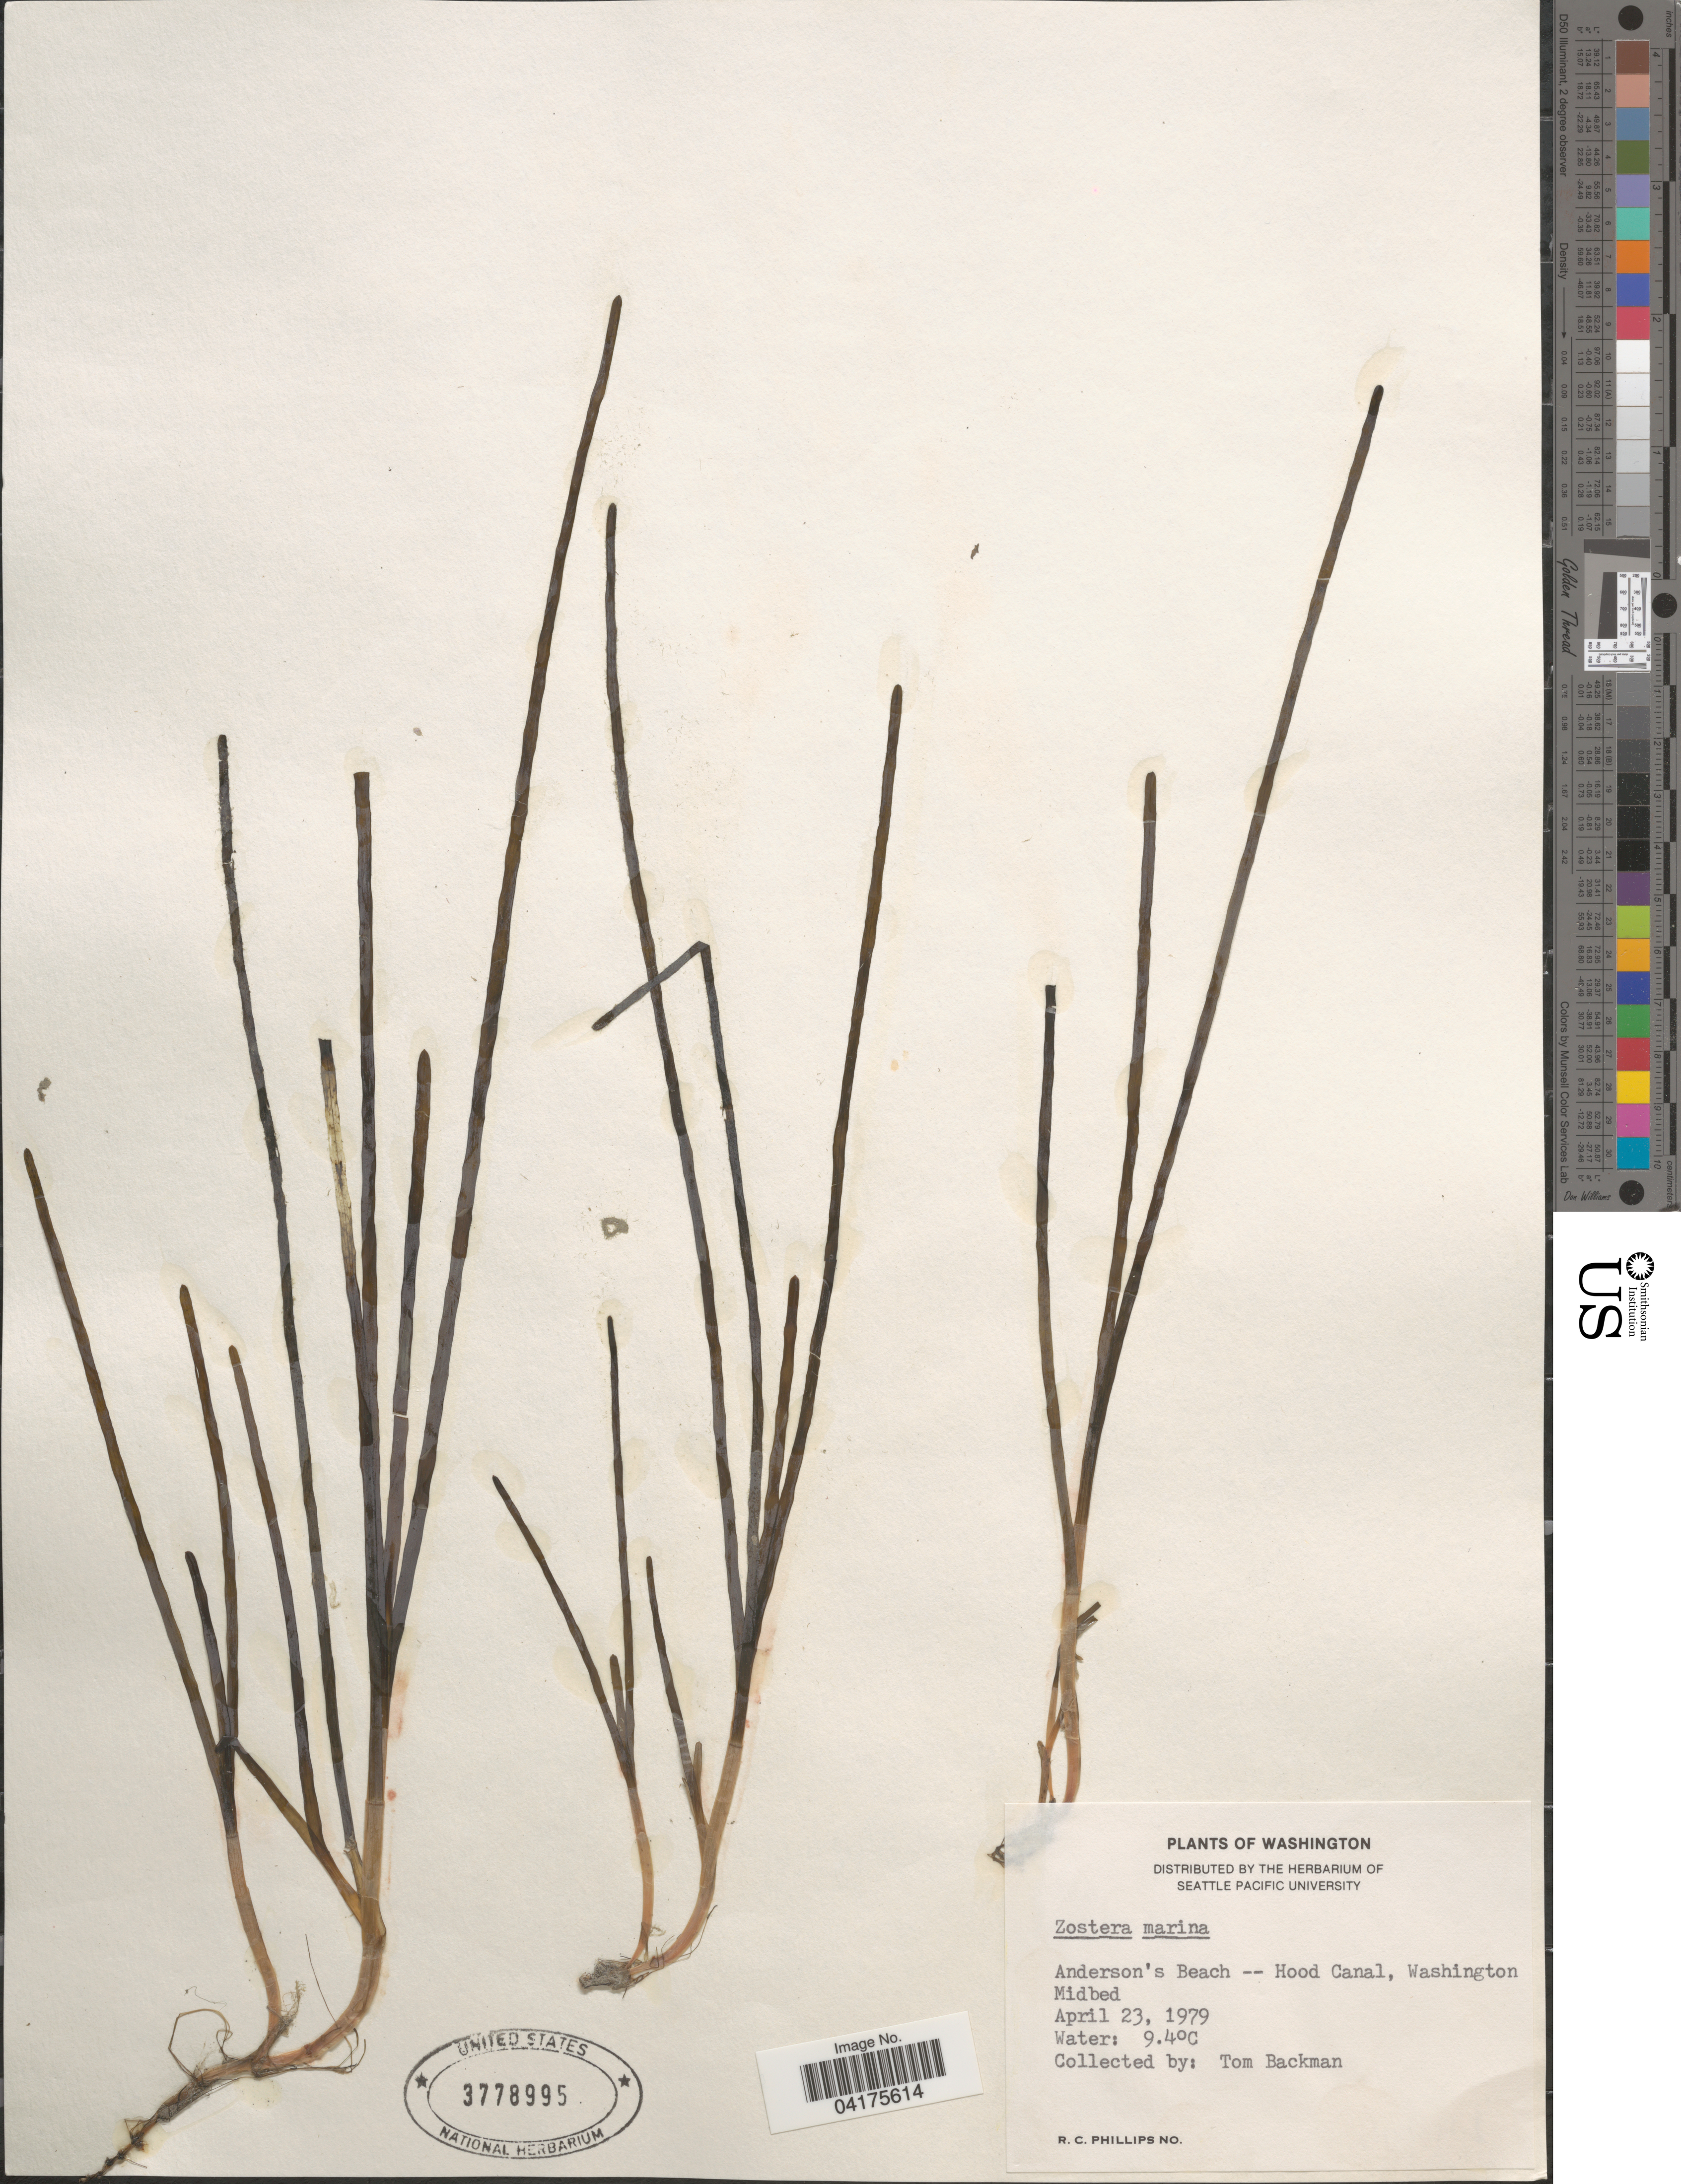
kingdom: Plantae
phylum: Tracheophyta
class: Liliopsida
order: Alismatales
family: Zosteraceae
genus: Zostera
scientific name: Zostera marina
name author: L.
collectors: T. Backman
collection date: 1979-04-23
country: United States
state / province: Washington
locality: Anderson's Beach -- Hood Canal.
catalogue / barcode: US 3778995